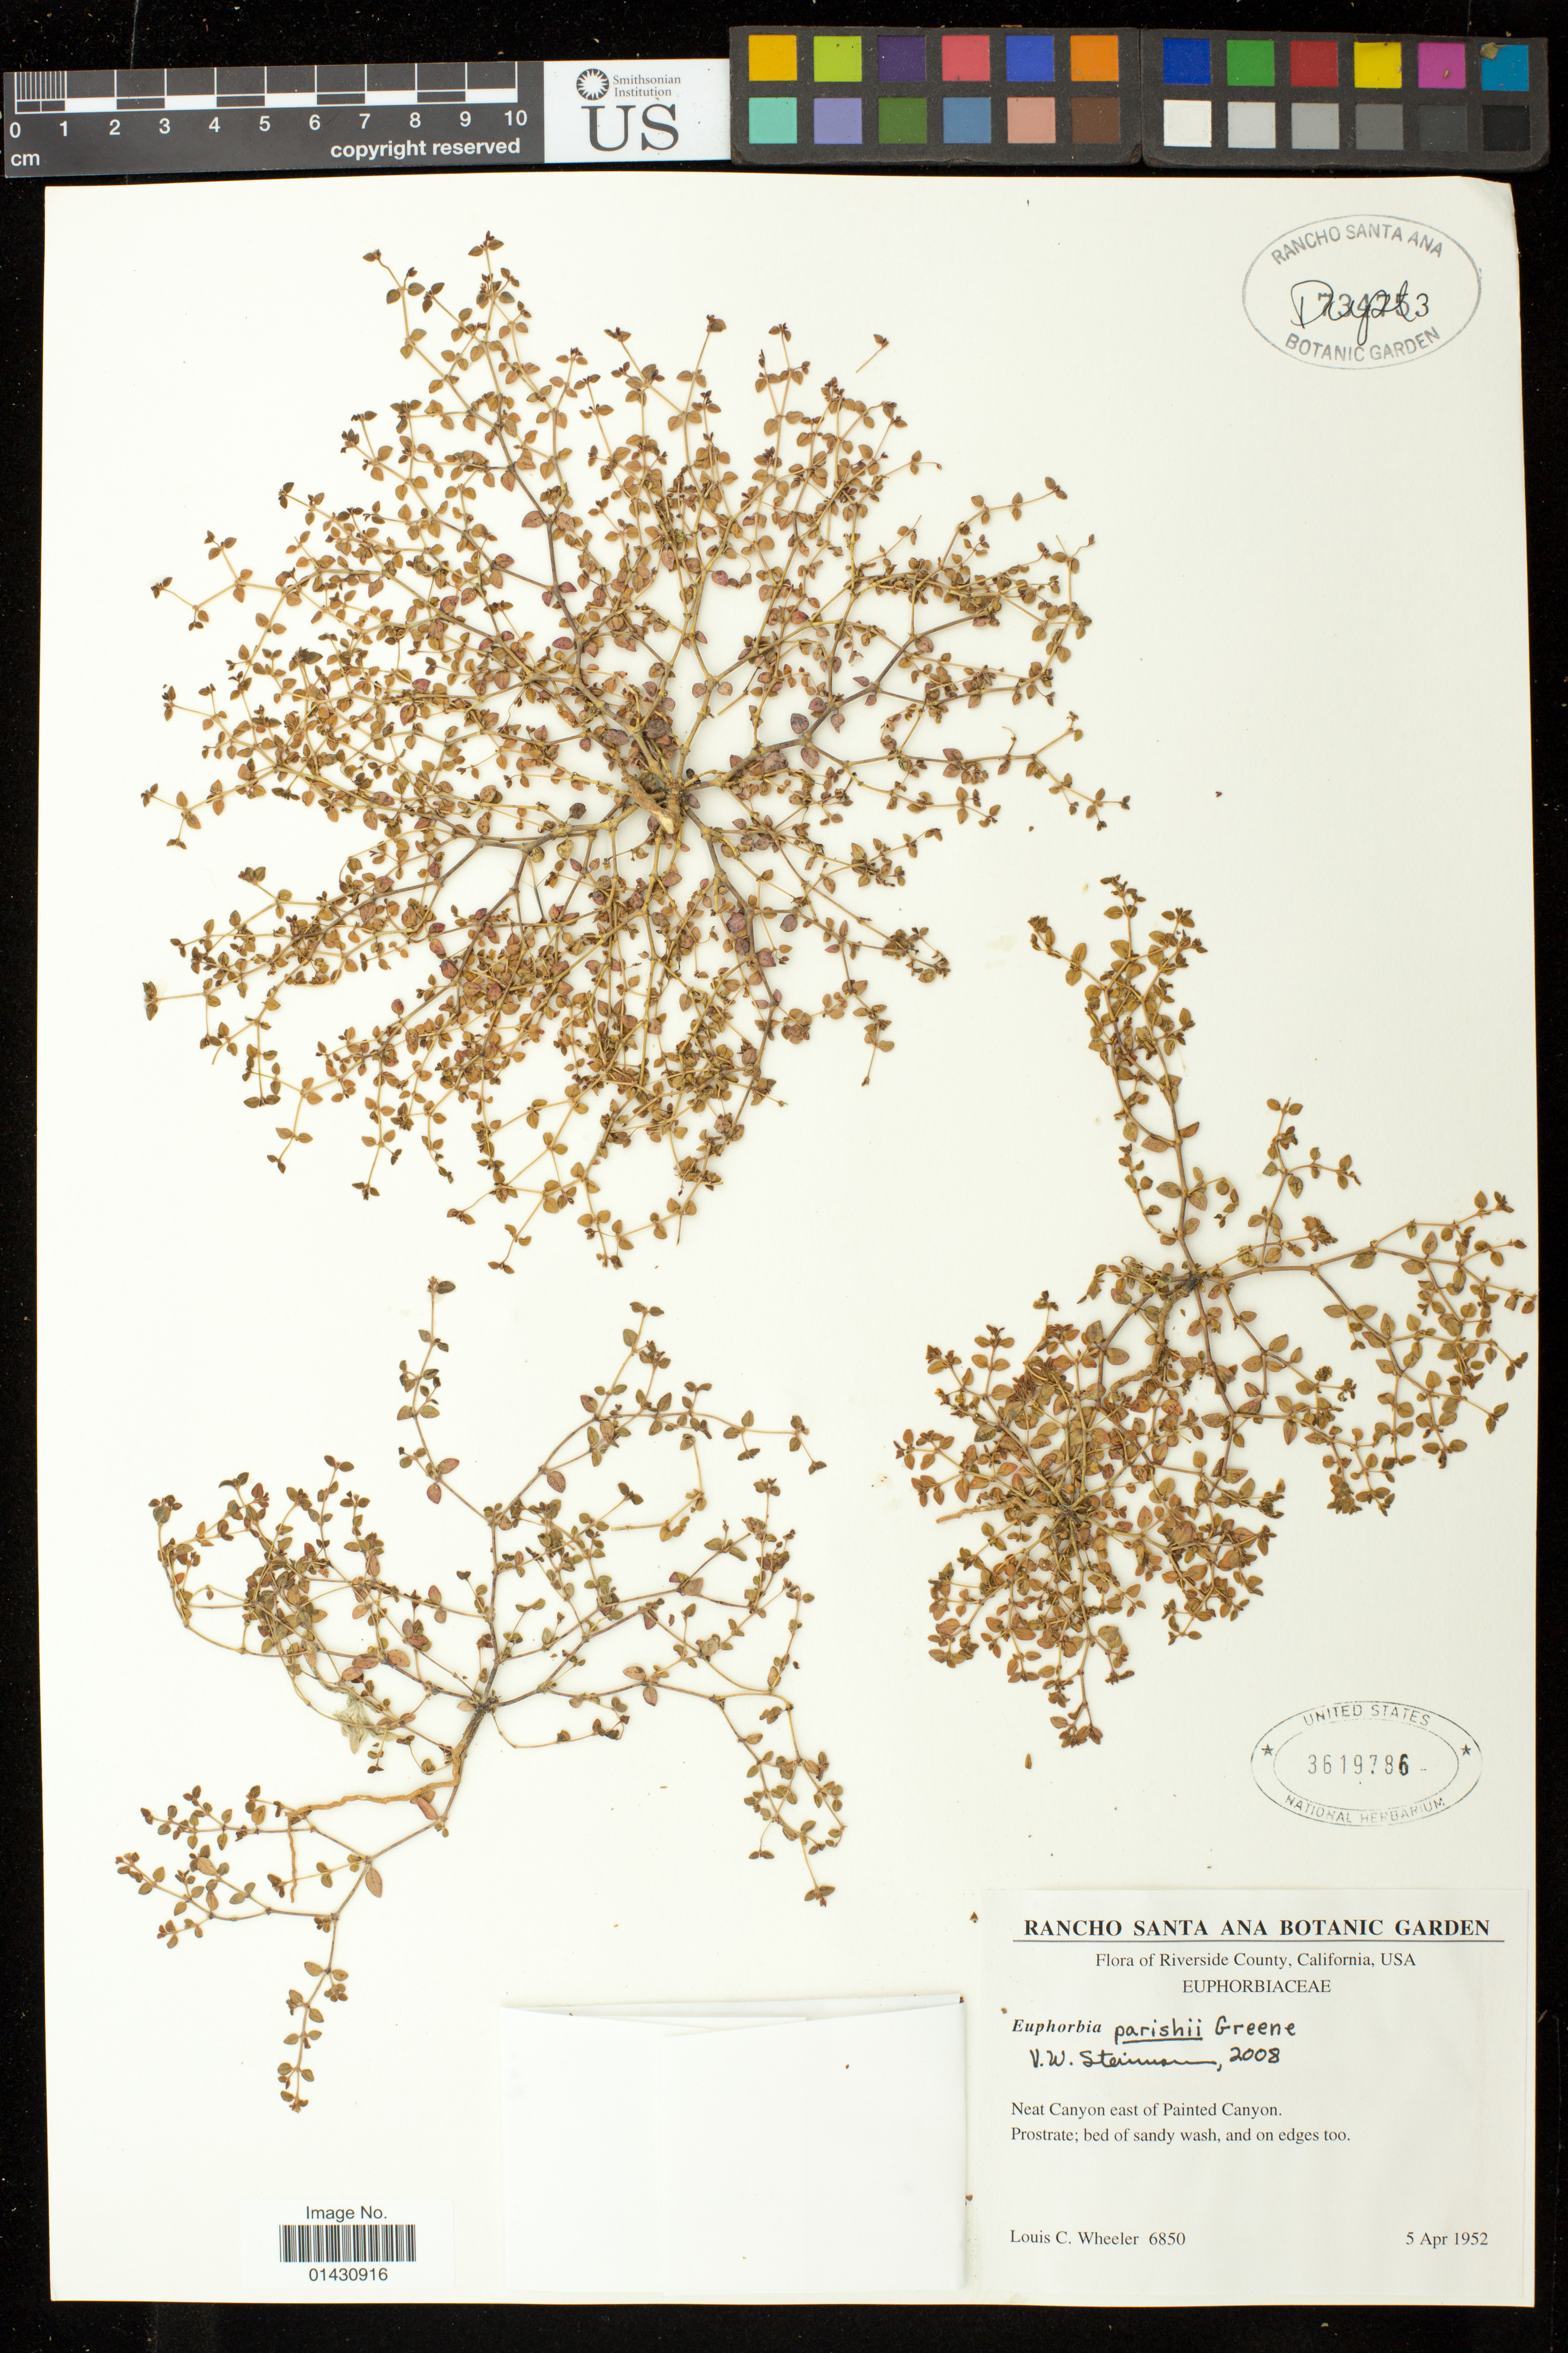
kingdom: Plantae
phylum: Tracheophyta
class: Magnoliopsida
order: Malpighiales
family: Euphorbiaceae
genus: Euphorbia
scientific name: Euphorbia parishii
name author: Greene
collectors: L. C. Wheeler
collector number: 6850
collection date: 1952-04-05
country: United States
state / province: California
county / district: Riverside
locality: Near Canyon east of Painted Canyon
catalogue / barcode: US 3619786